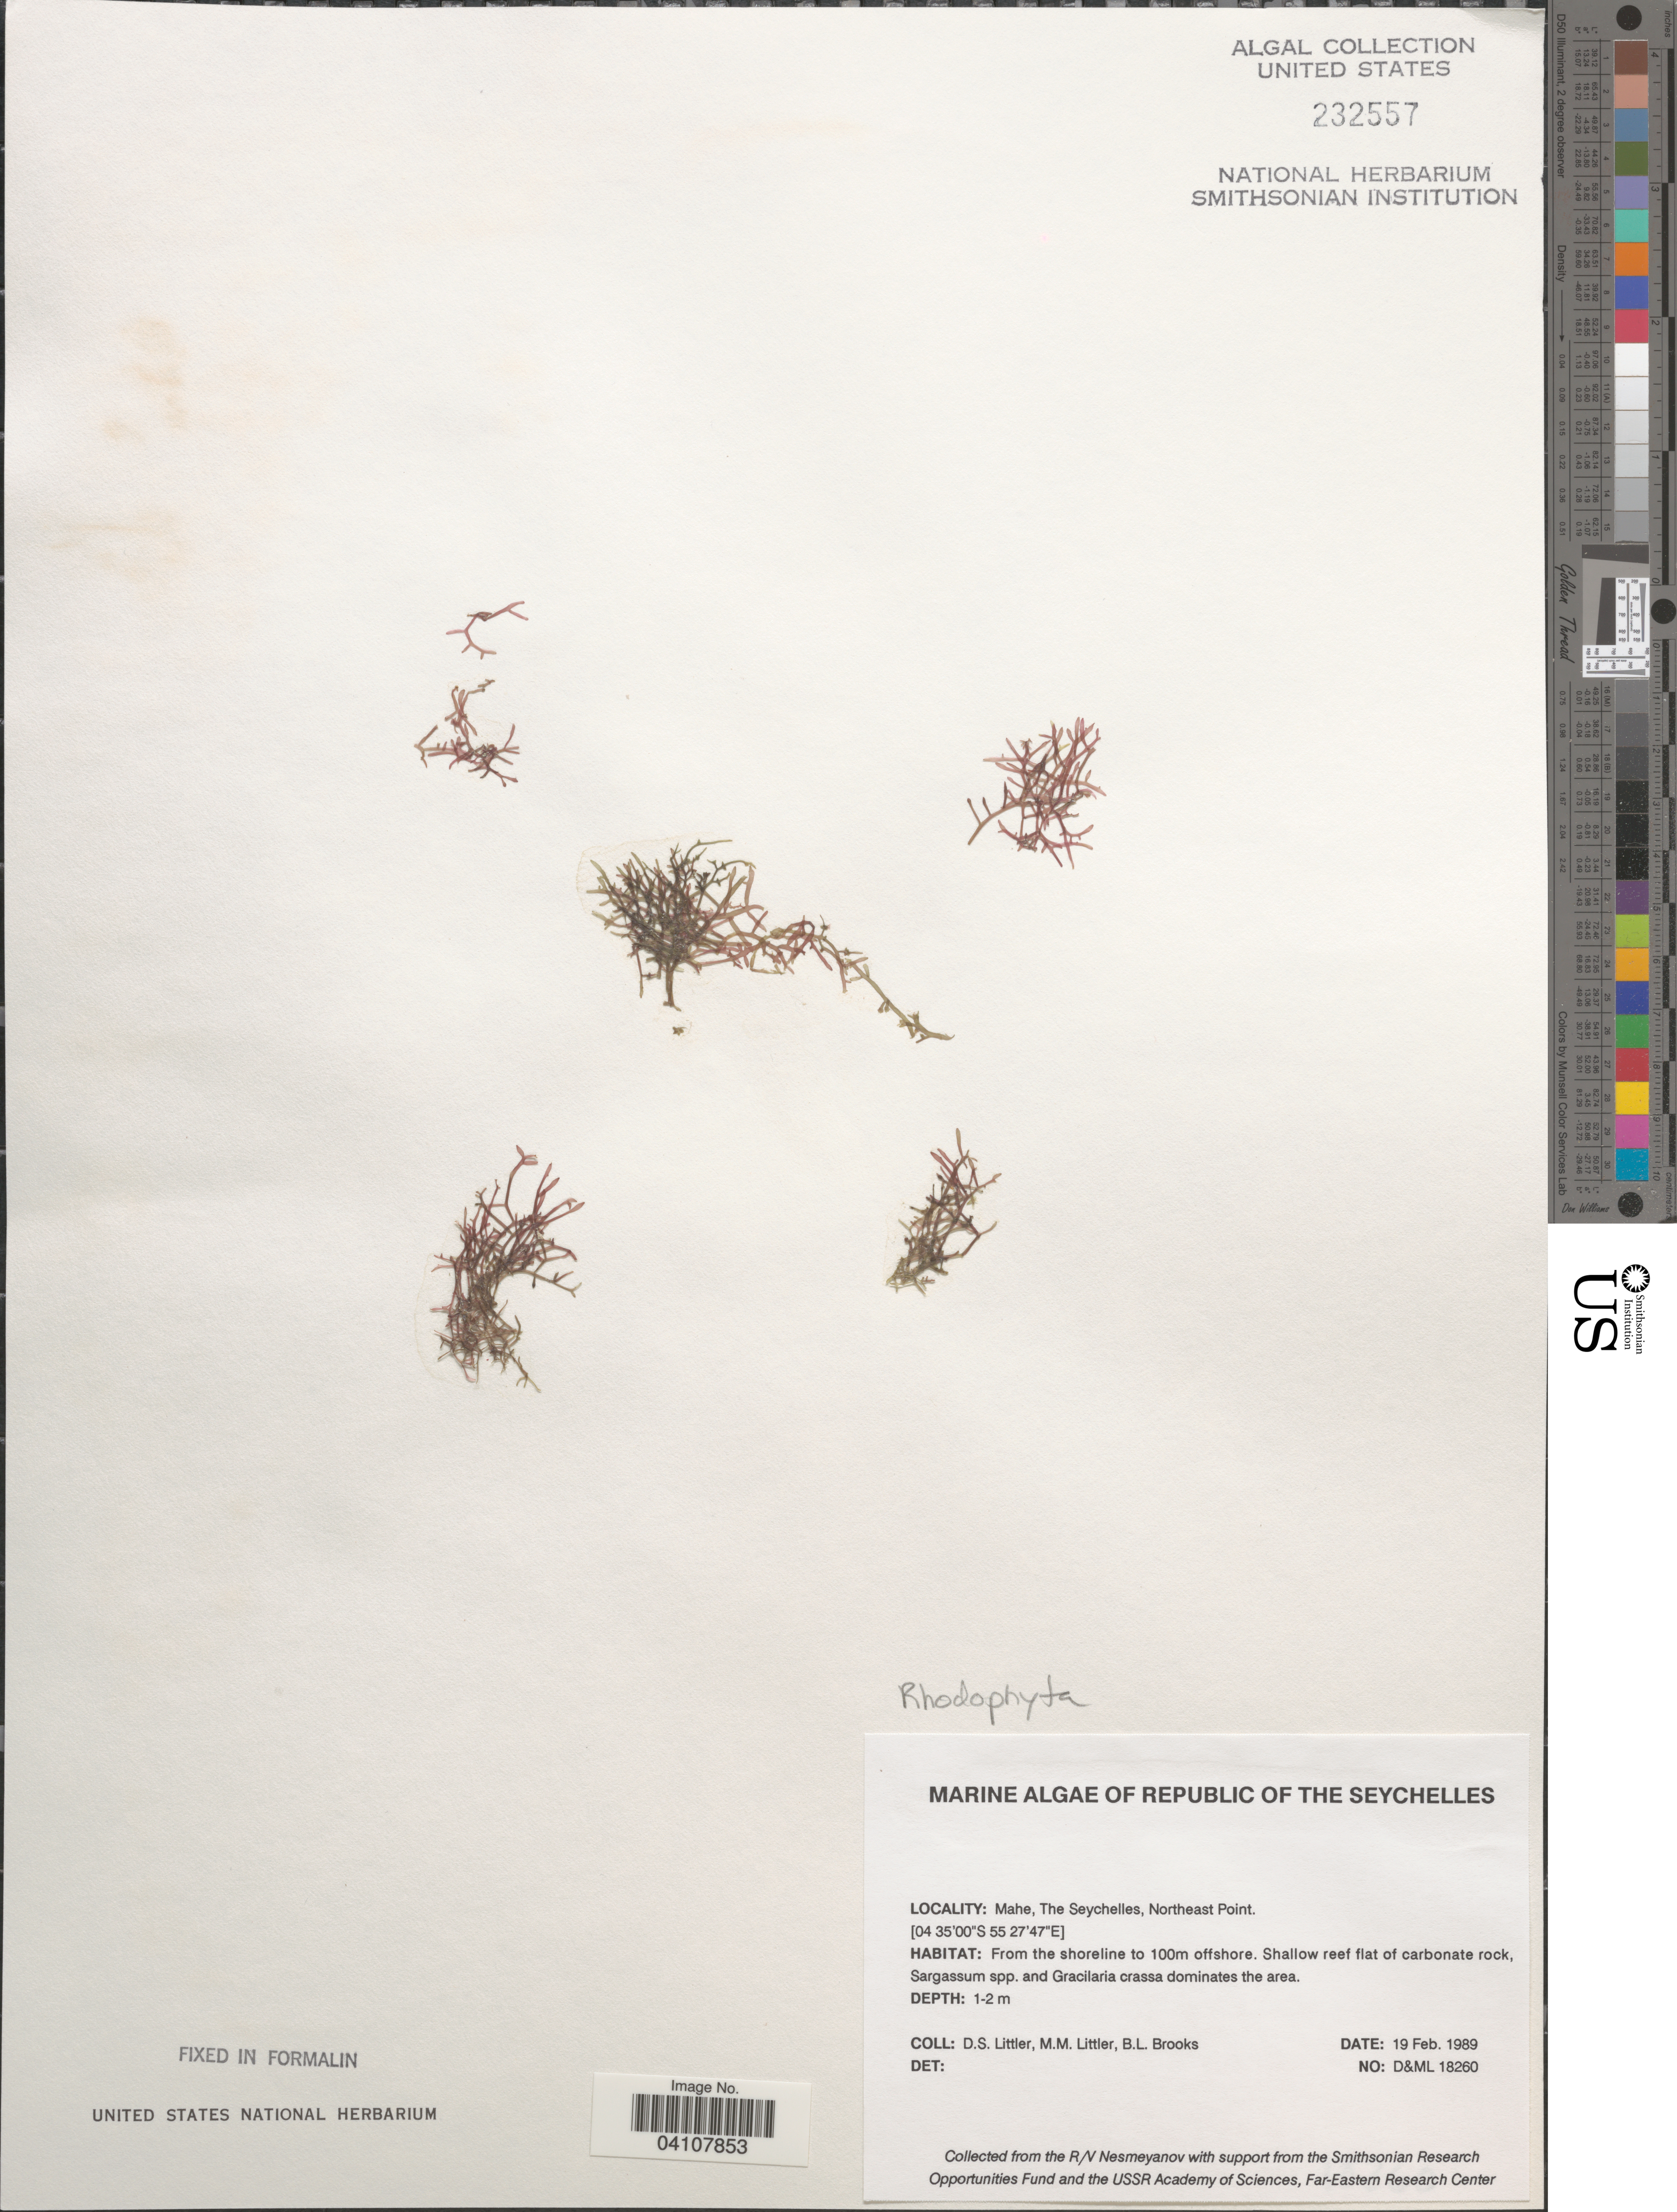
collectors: D. S. Littler & B. Brooks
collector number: D&ML18260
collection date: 1989-02-19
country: Seychelles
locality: Republic of the Seychelles. Mahe, Northeast Point. From the shoreline to 100m offshore.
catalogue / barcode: US 232557